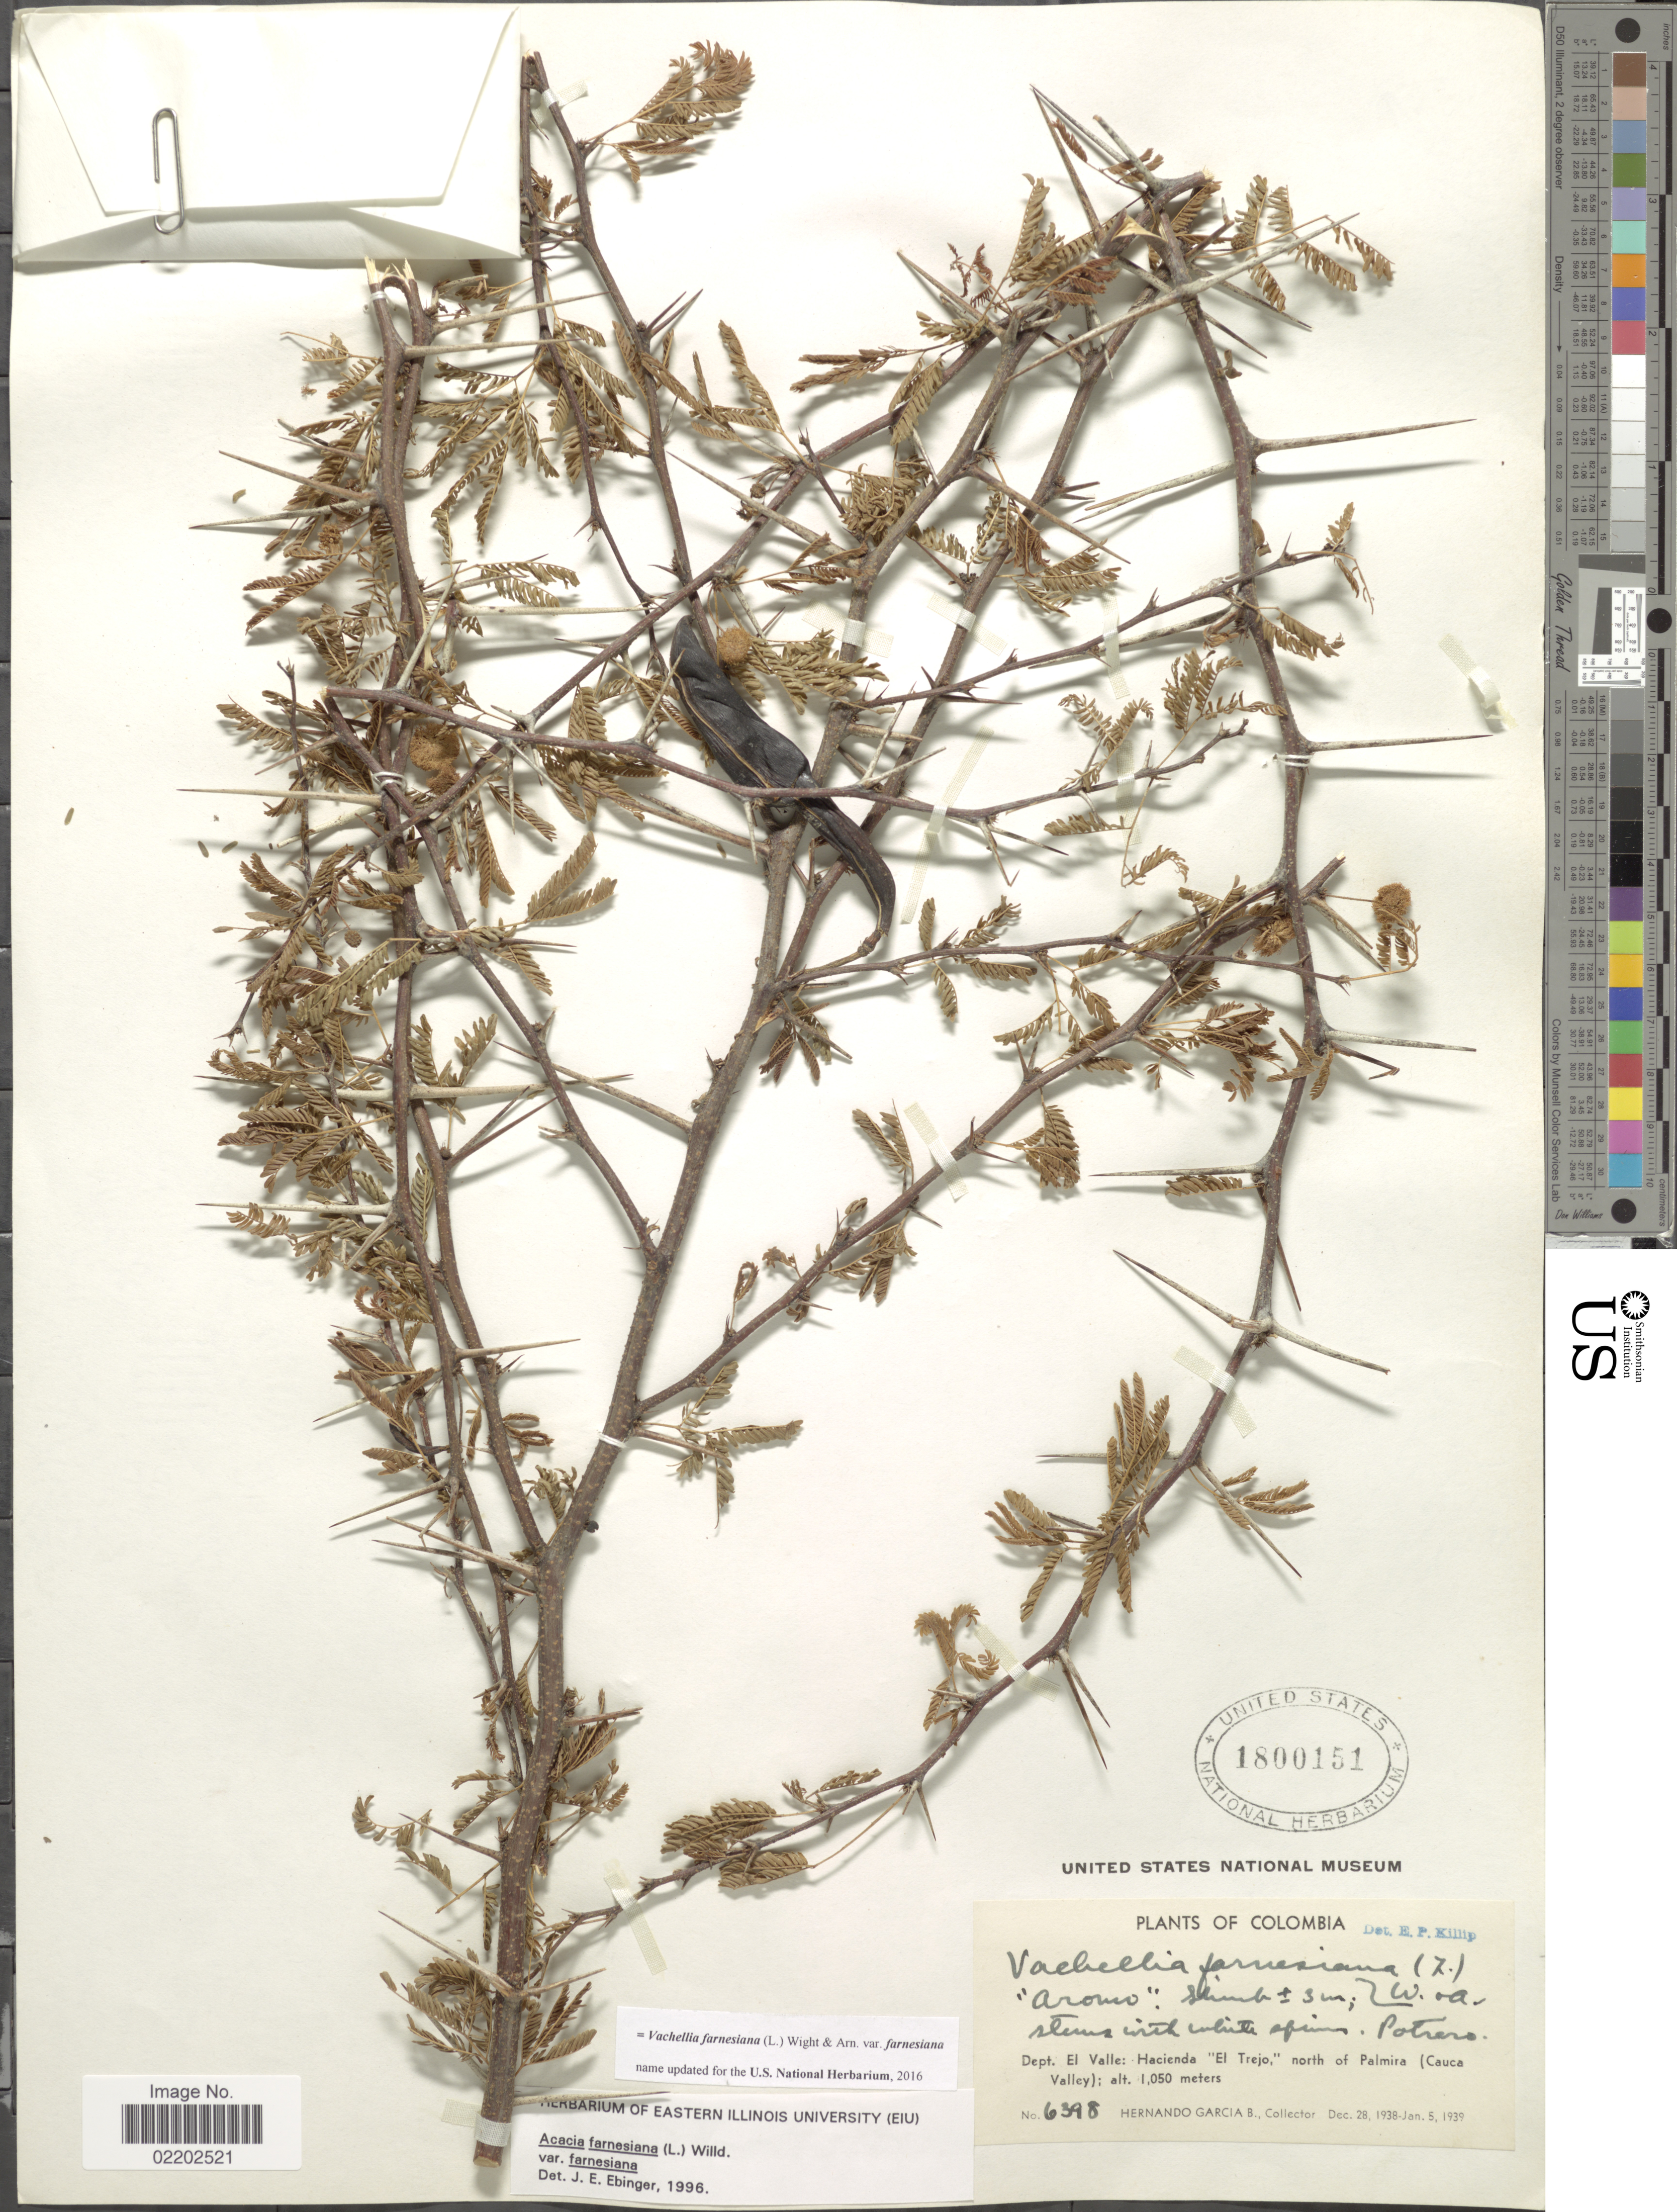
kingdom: Plantae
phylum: Tracheophyta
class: Magnoliopsida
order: Fabales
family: Fabaceae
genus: Vachellia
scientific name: Vachellia farnesiana var. farnesiana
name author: (L.) Wight & Arn.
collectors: H. García Barriga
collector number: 6398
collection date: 1938-12-28/1939-01-05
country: Colombia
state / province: Valle del Cauca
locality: Potrero, Dept. El Valle: Hacienda "El Trejo", north of Palmira (Cauca Valley)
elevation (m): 1050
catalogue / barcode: US 1800151